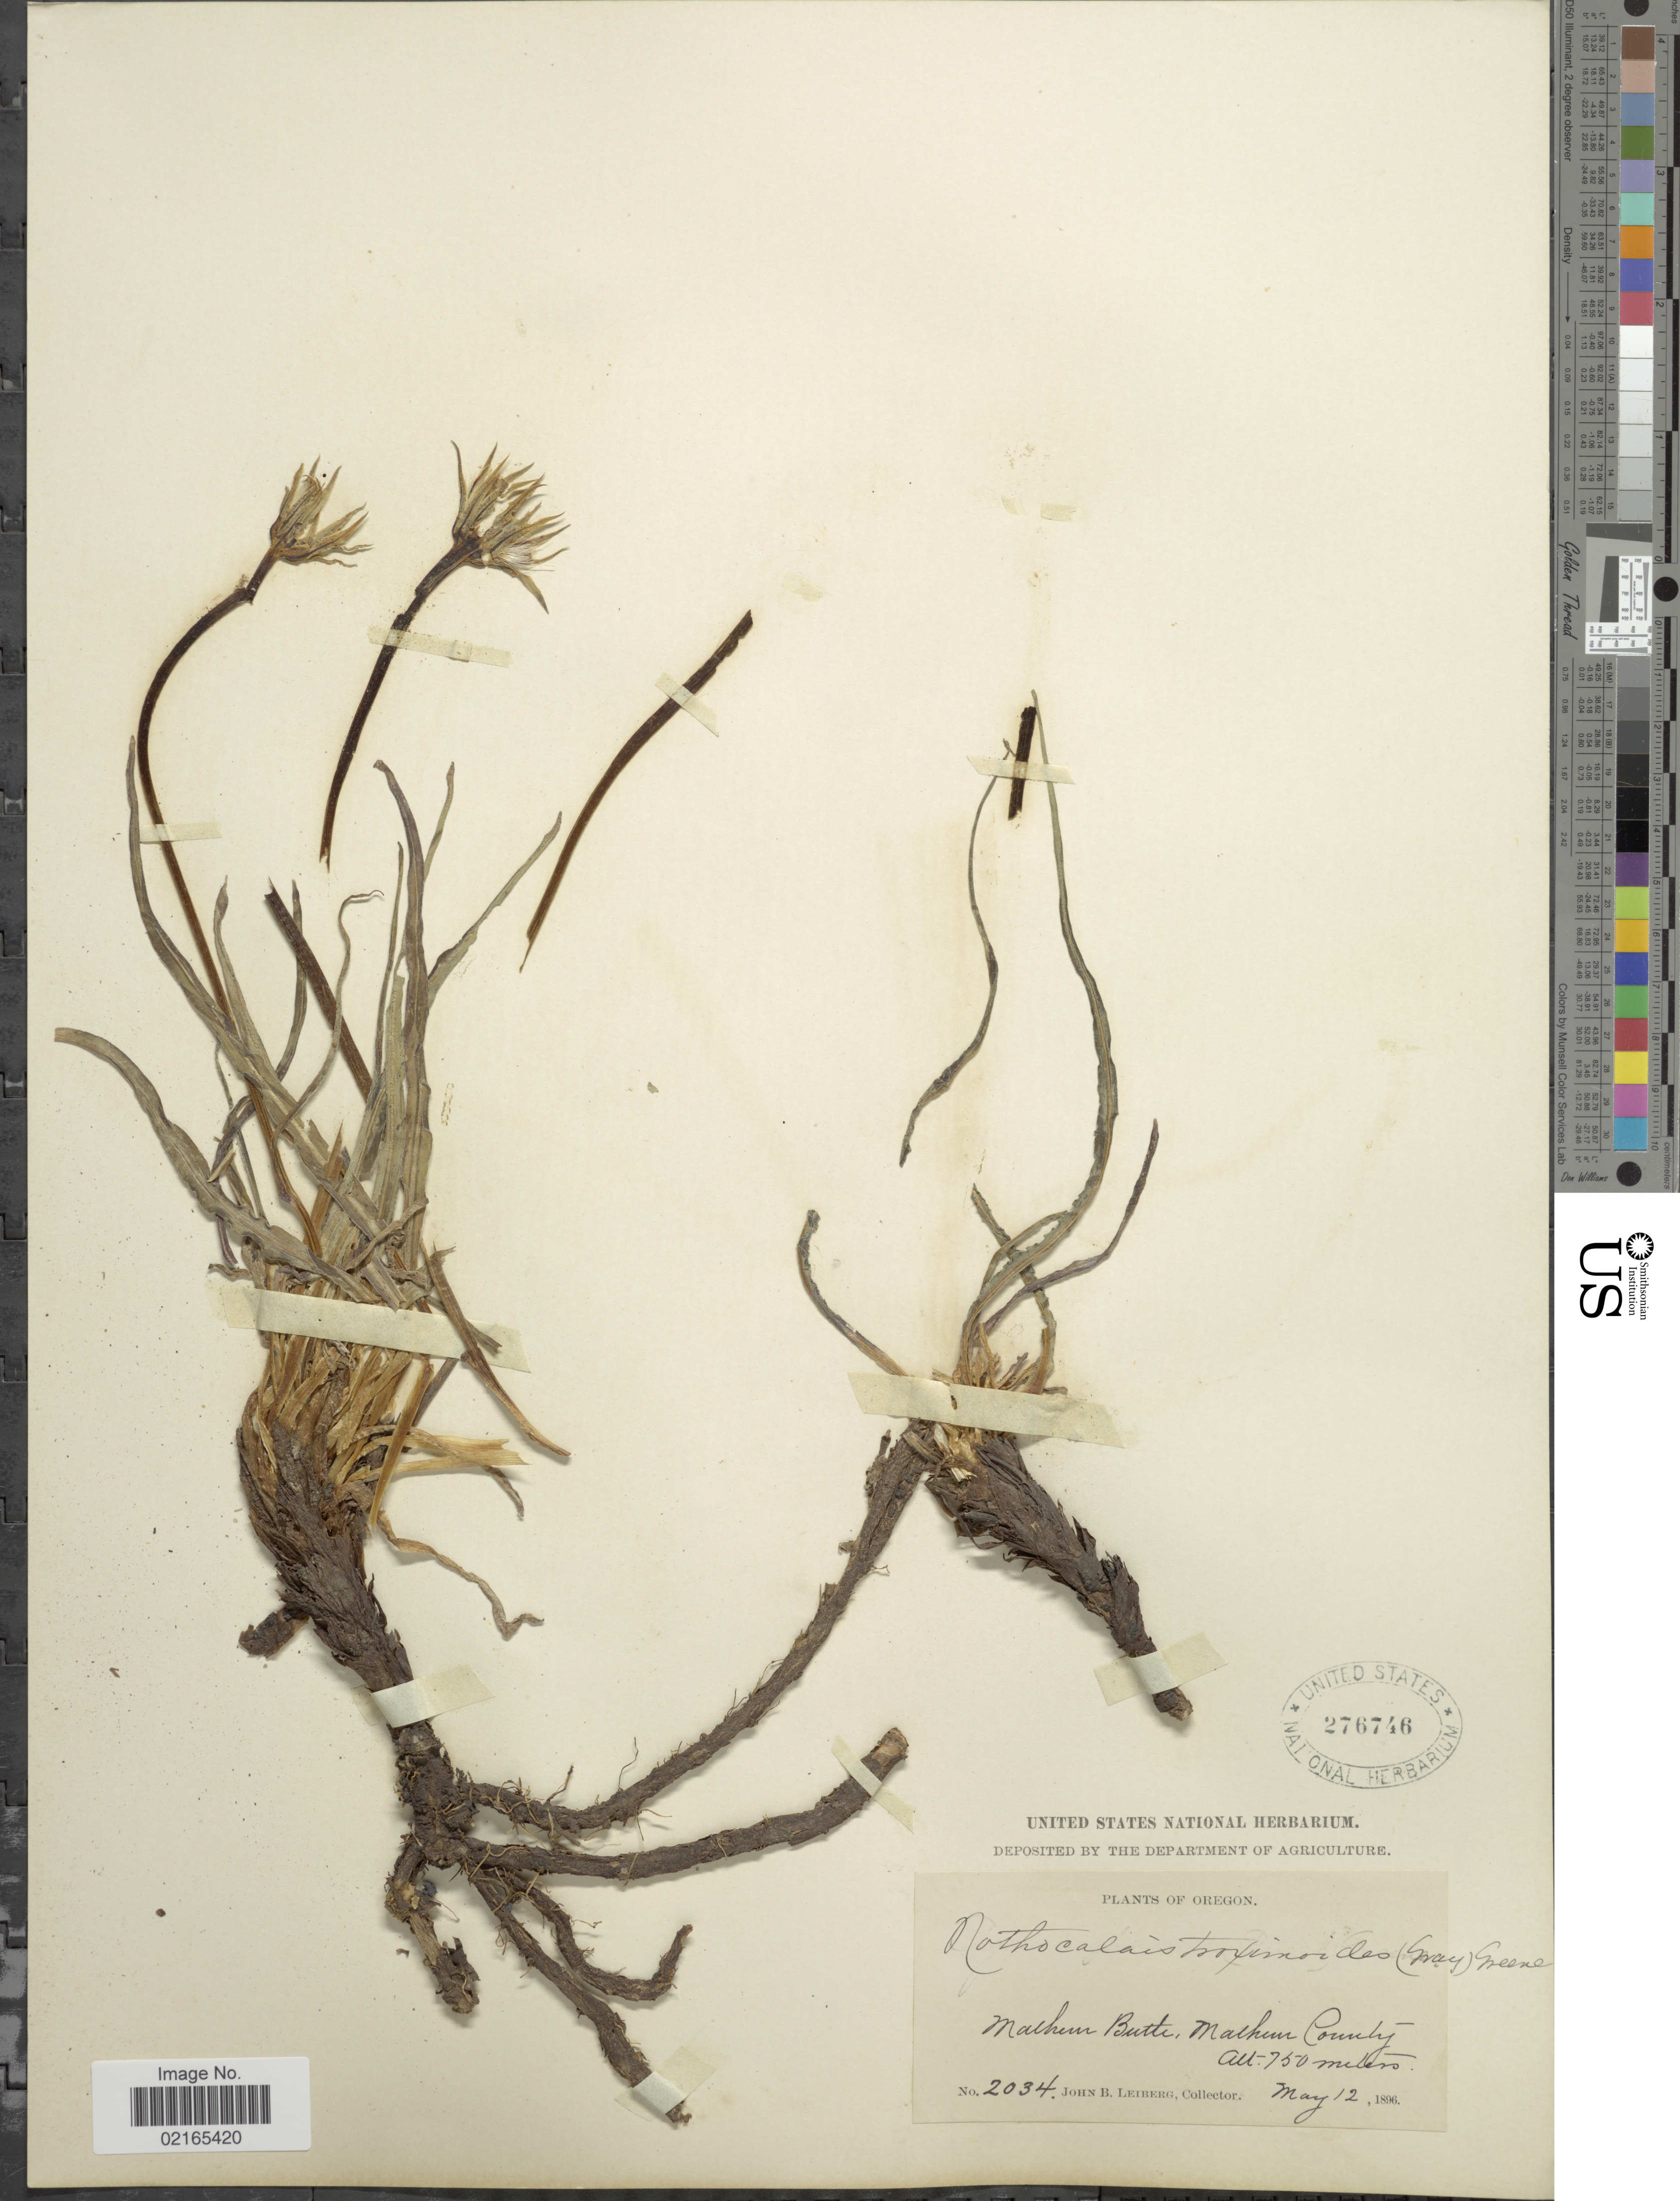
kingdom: Plantae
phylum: Tracheophyta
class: Magnoliopsida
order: Asterales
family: Asteraceae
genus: Nothocalais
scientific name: Nothocalais troximoides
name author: (A. Gray) Greene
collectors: J. B. Leiberg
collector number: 2034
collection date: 1896-05-12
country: United States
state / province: Oregon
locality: Malheur Butte, Malheur County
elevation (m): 750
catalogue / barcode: US 276746